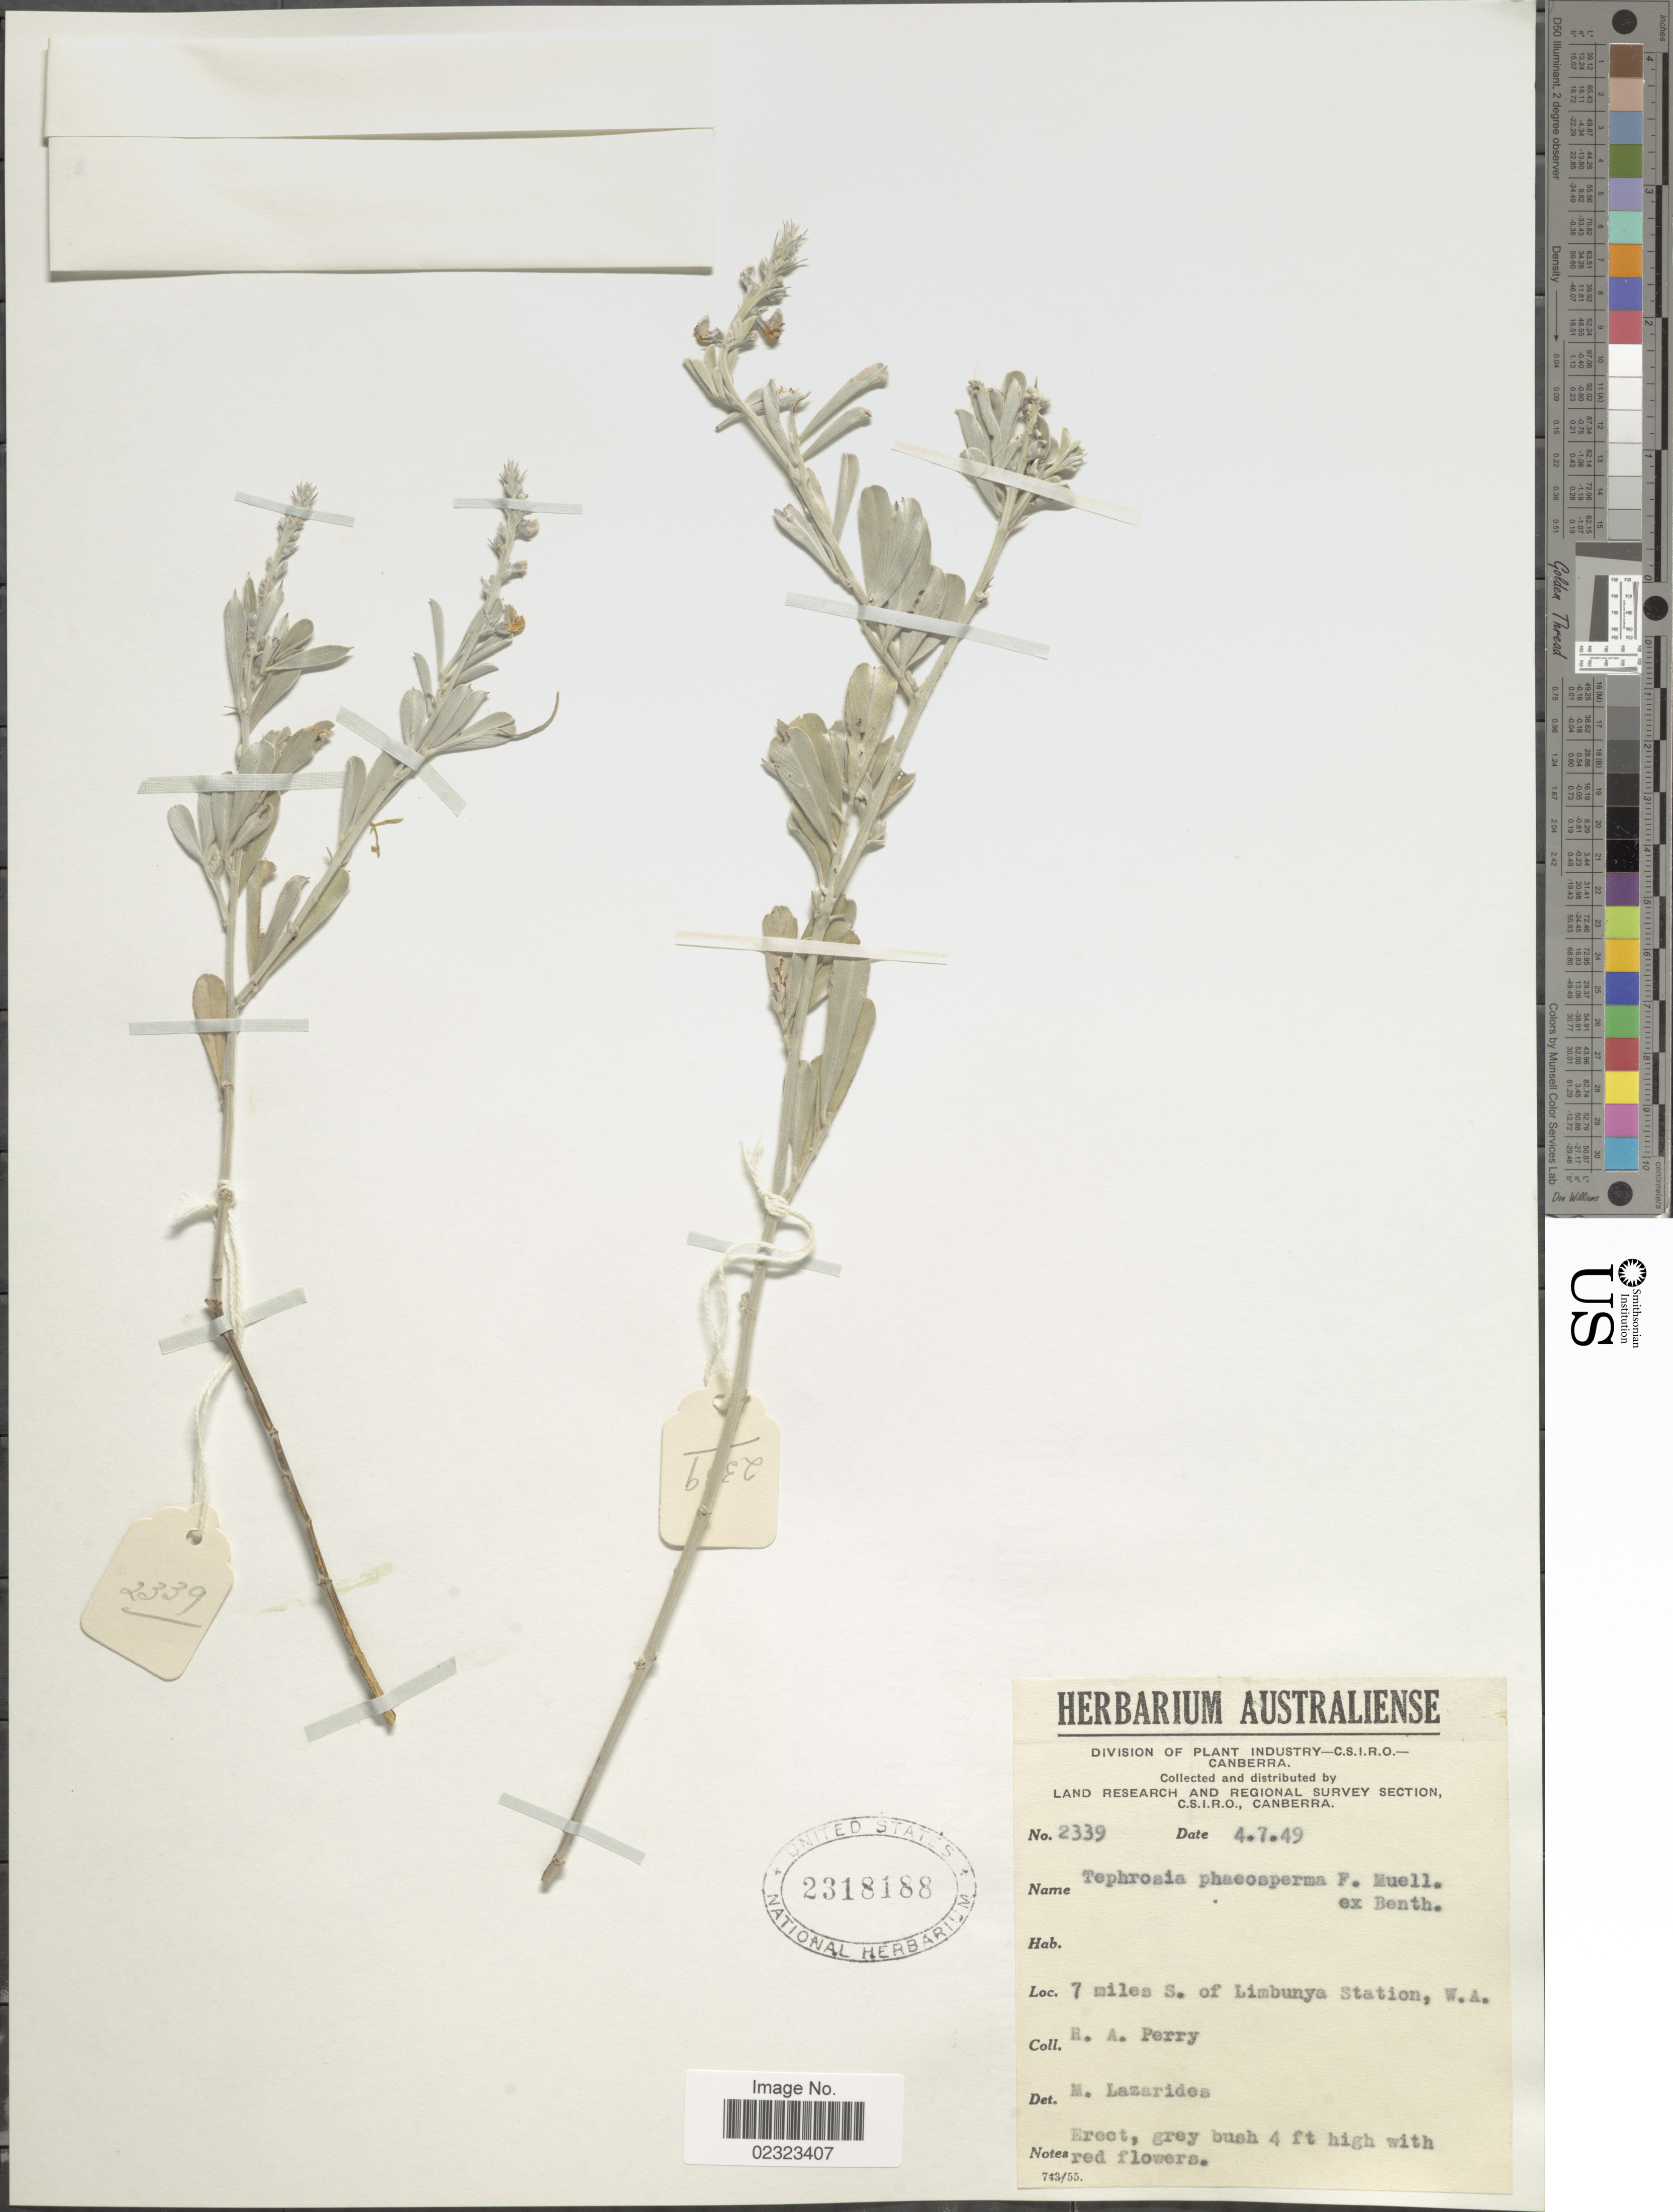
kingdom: Plantae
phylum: Tracheophyta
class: Magnoliopsida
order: Fabales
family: Fabaceae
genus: Tephrosia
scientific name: Tephrosia phaeosperma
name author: F. Muell. ex Benth.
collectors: Perry, R. A.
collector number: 2339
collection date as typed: Transcribed d/m/y: 4/7/49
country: Australia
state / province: Western Australia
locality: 7 miles S. of Limbunya Station.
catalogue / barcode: US 2318188